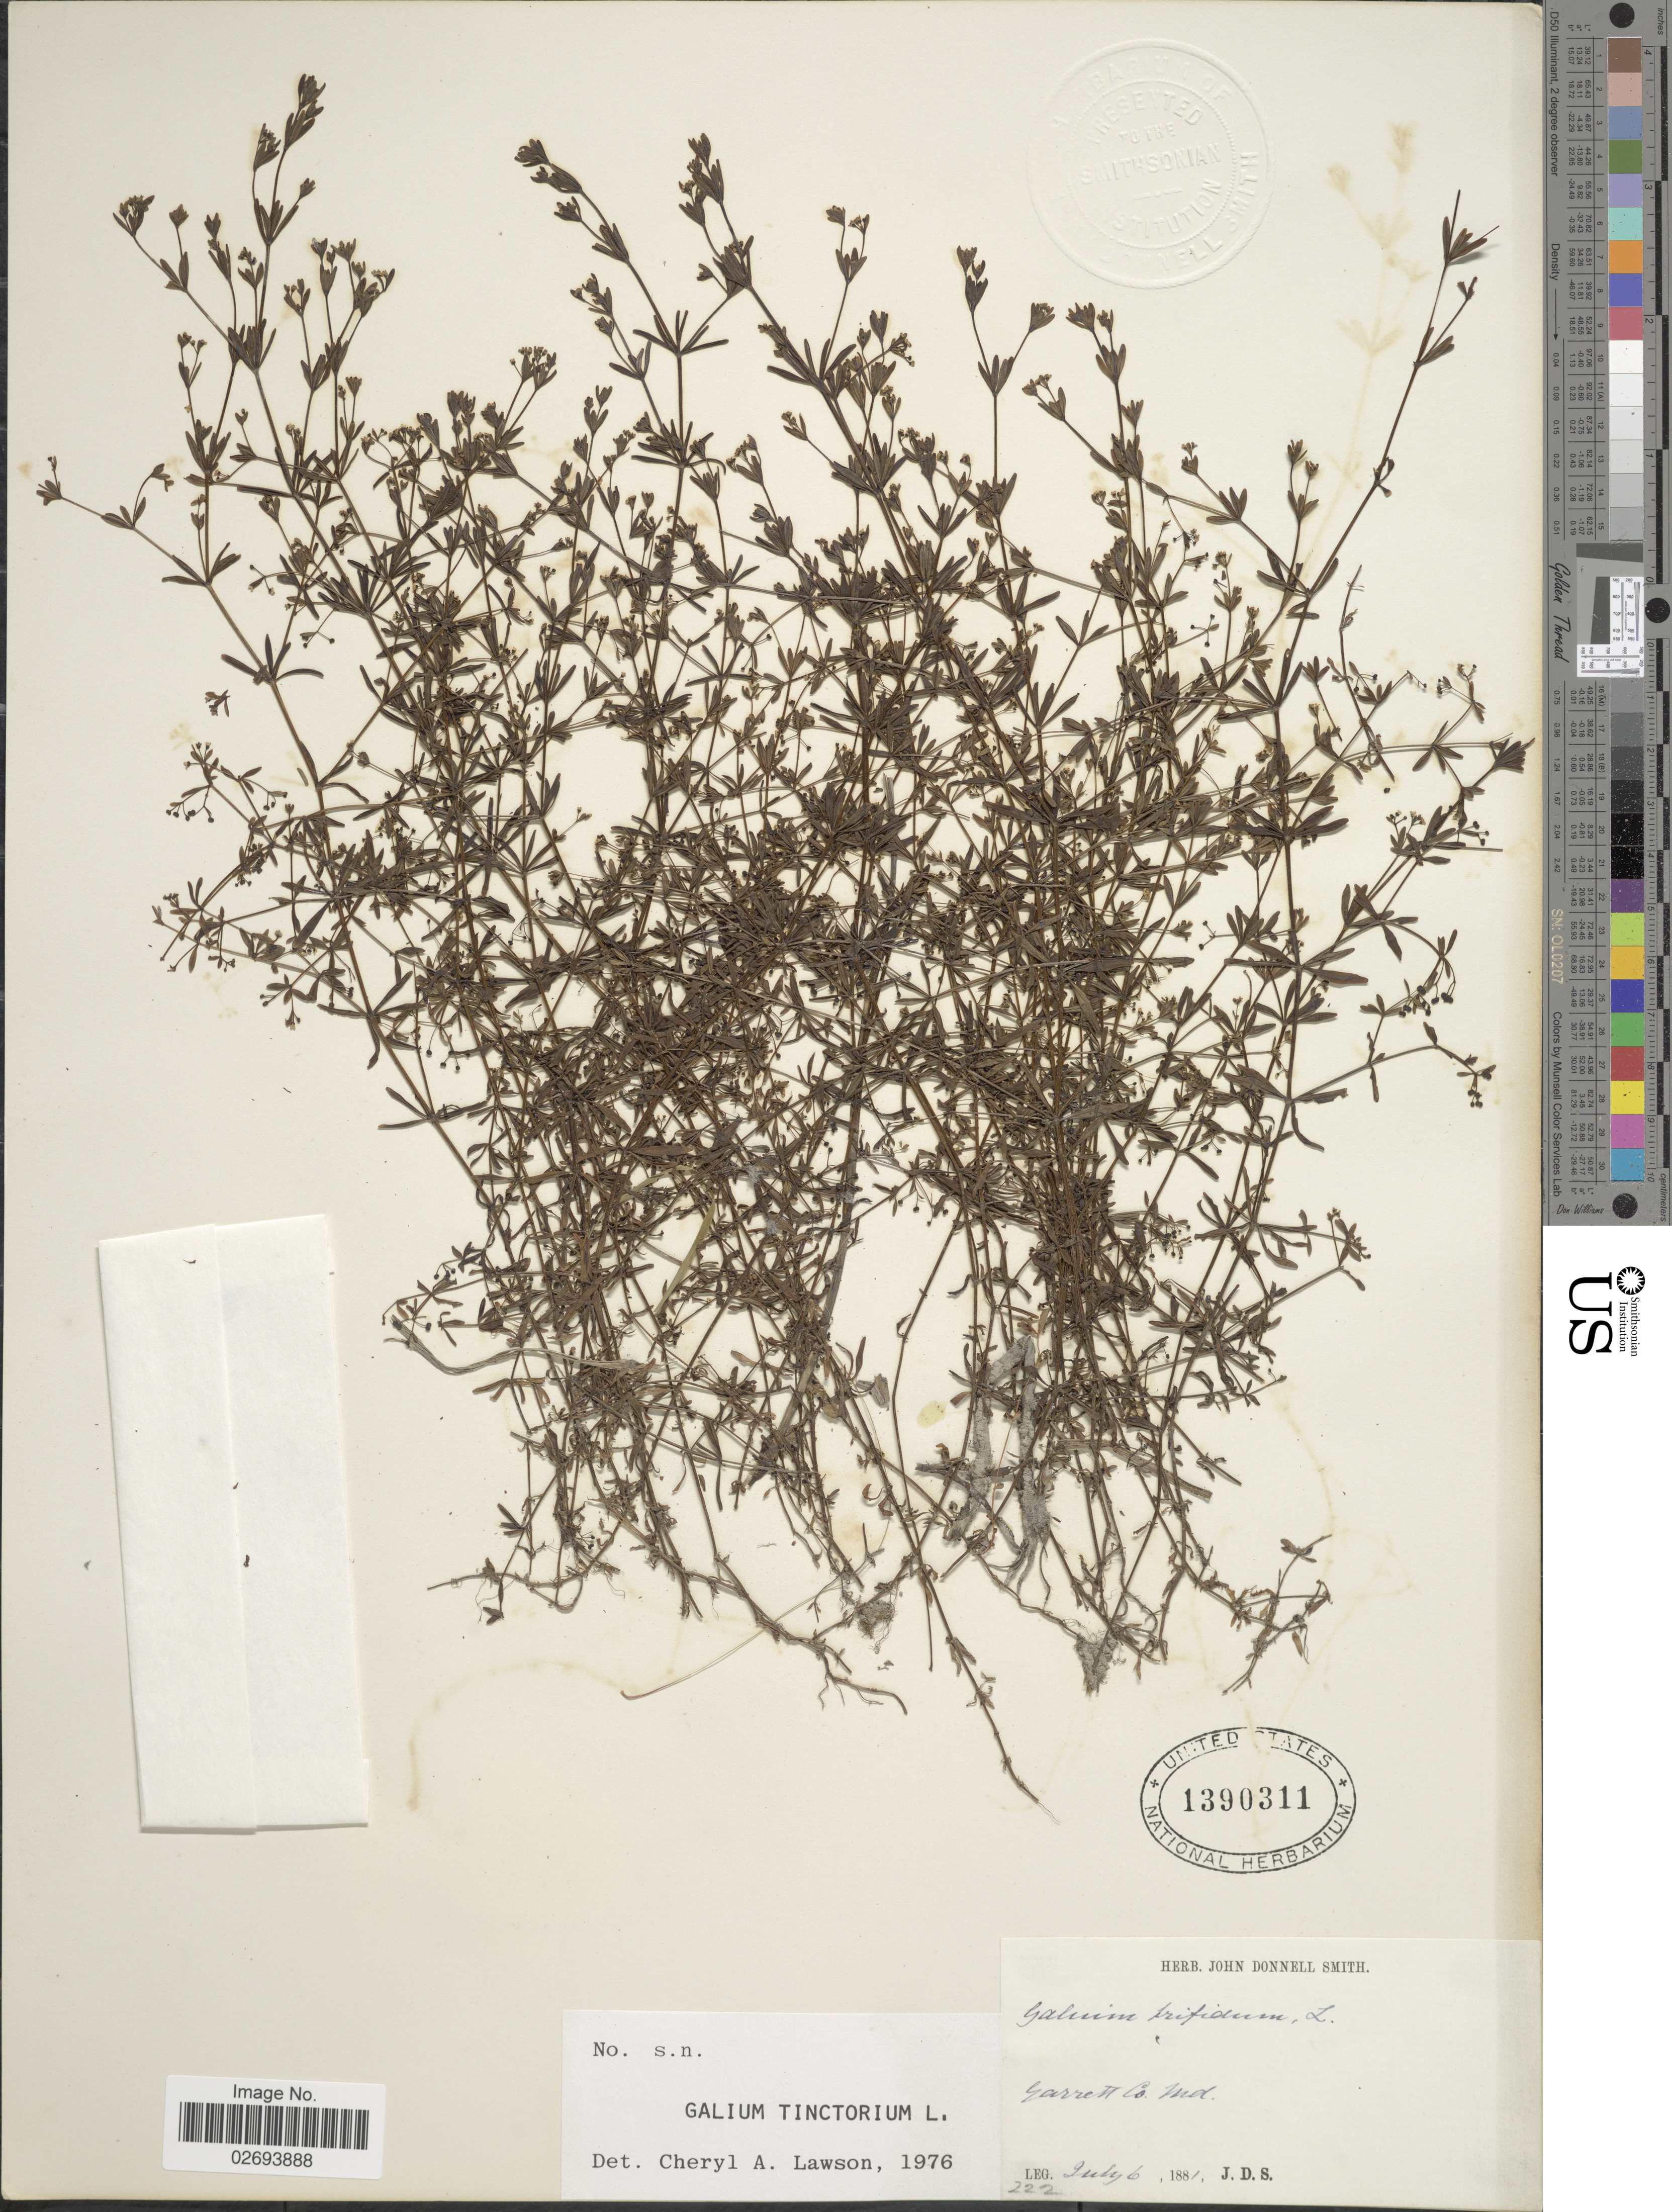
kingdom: Plantae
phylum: Tracheophyta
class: Magnoliopsida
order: Gentianales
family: Rubiaceae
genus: Galium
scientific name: Galium tinctorium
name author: (L.) Scop.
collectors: J. Donnell Smith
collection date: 1881-07-06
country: United States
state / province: Maryland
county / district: Garrett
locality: Garrett Co.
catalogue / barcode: US 1390311